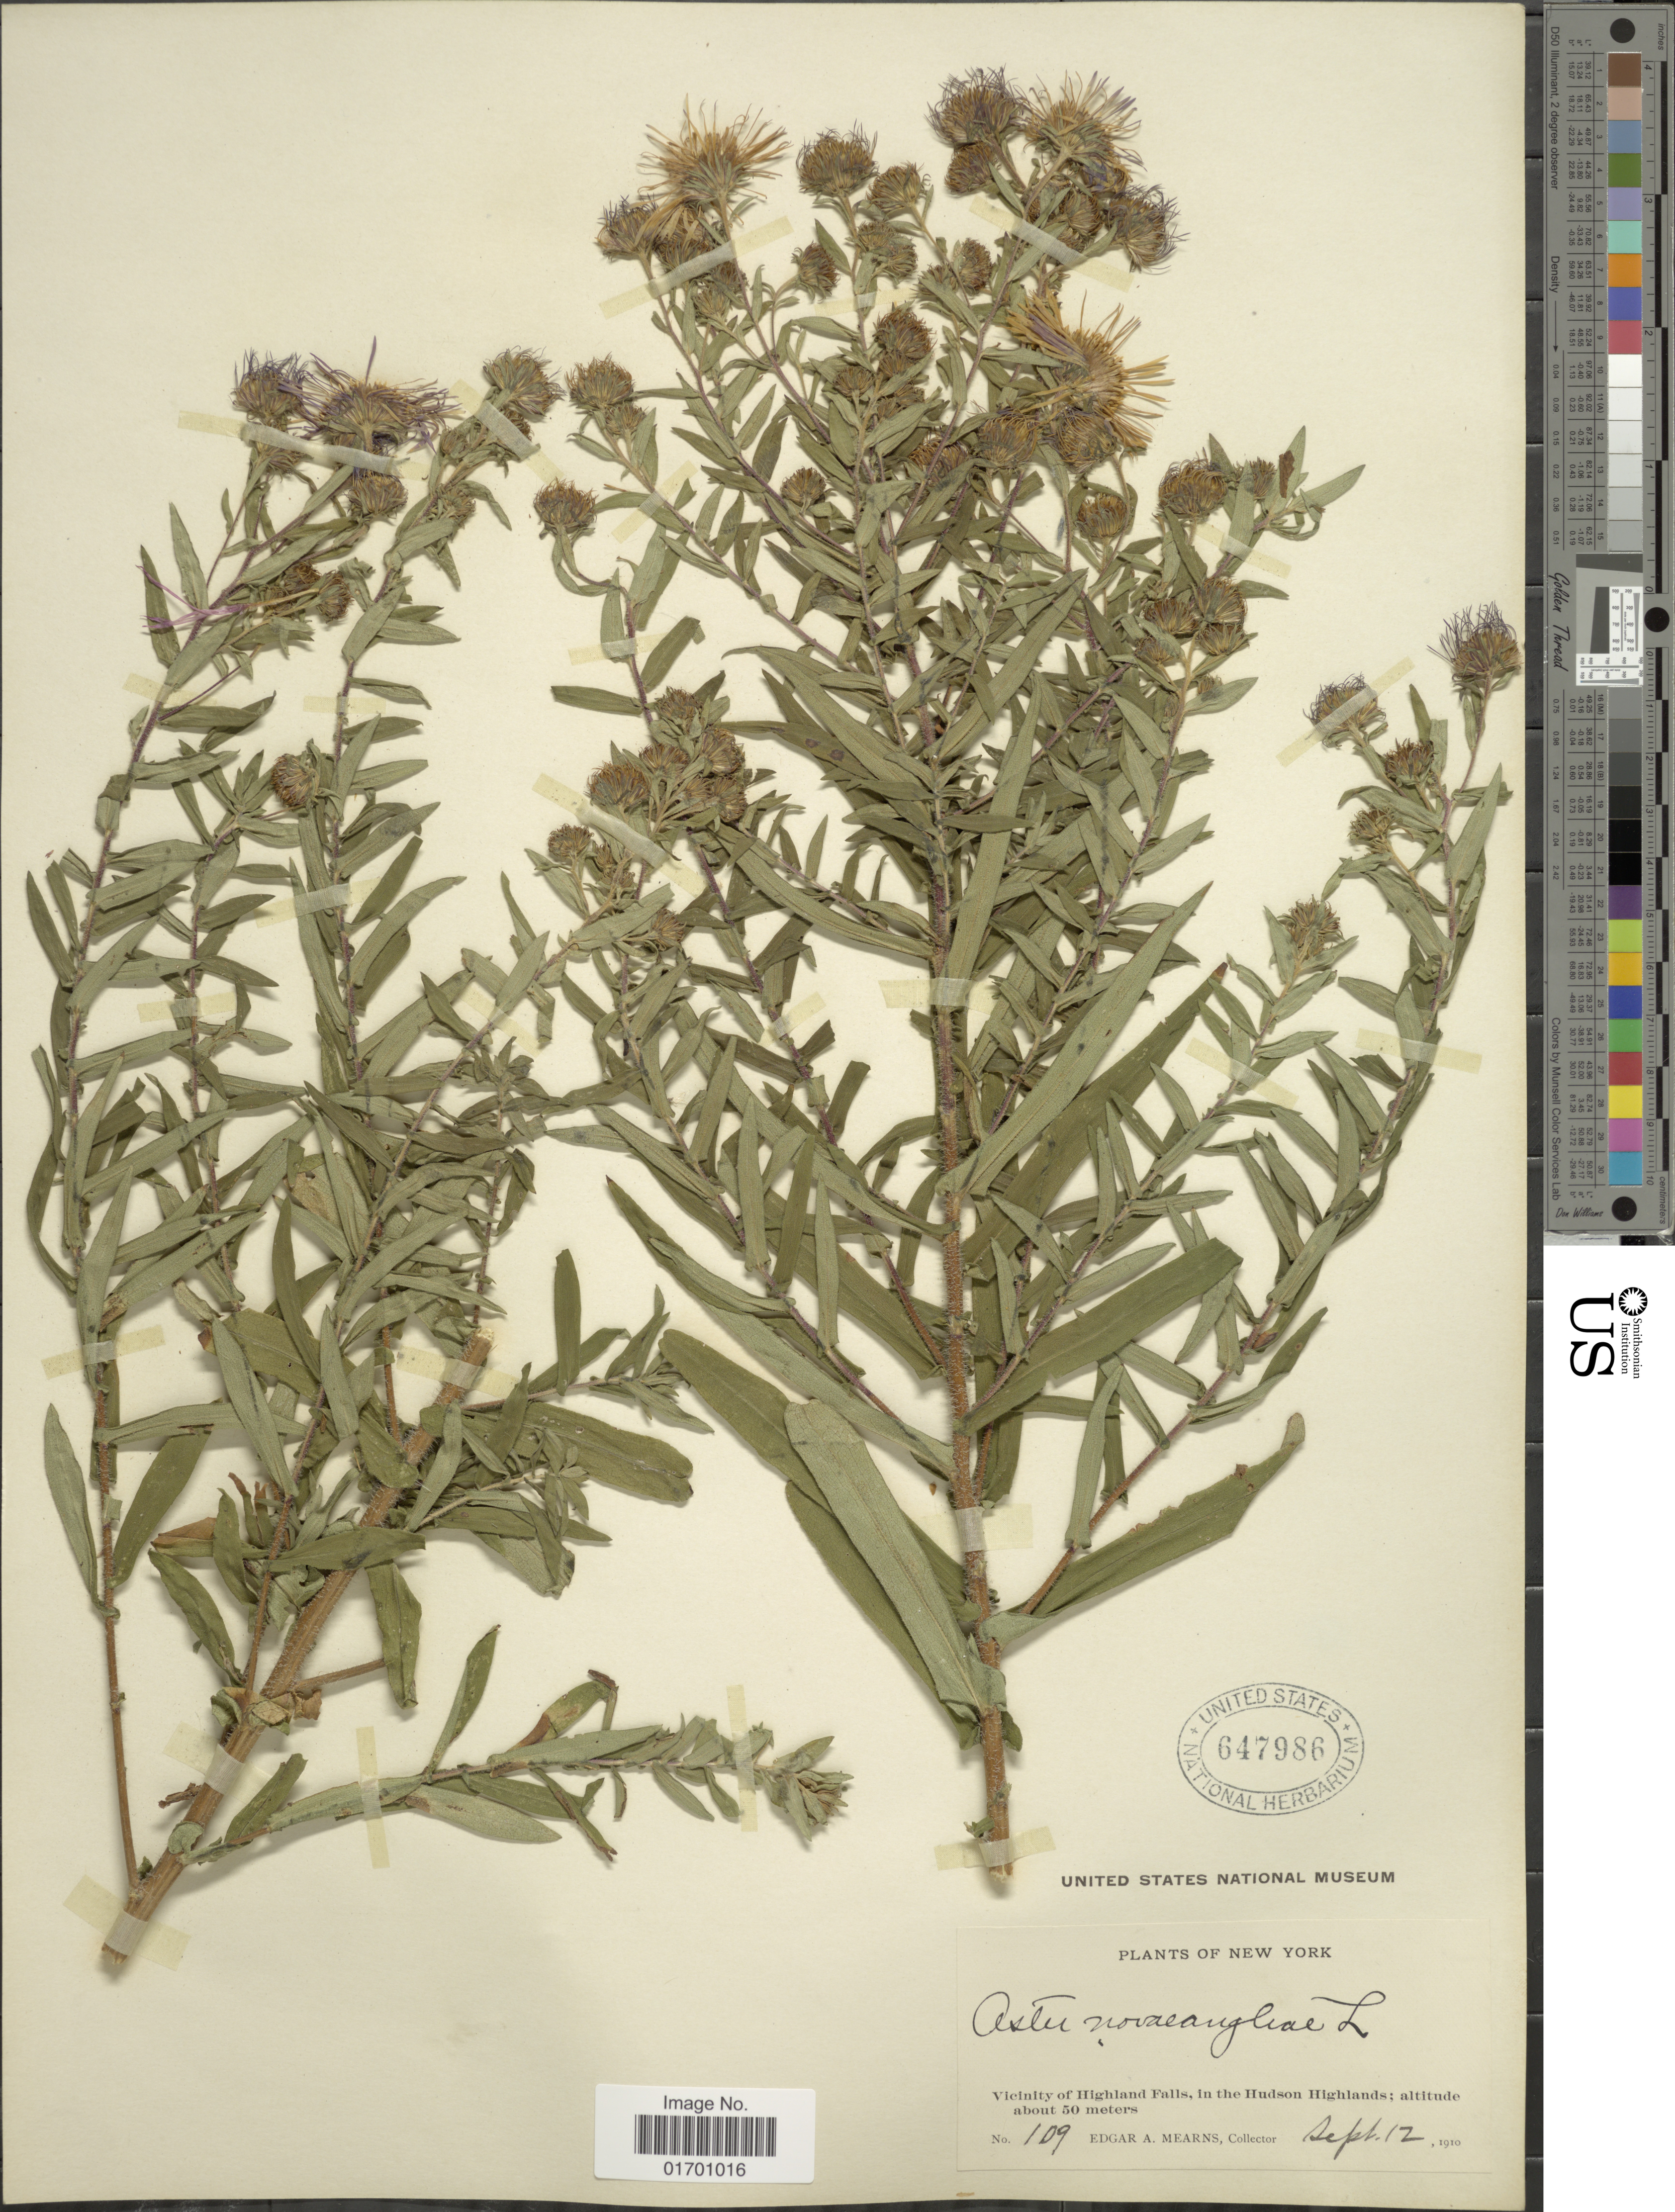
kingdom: Plantae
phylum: Tracheophyta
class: Magnoliopsida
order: Asterales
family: Asteraceae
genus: Symphyotrichum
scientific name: Symphyotrichum novae-angliae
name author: (L.) G.L. Nesom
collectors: E. A. Mearns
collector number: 109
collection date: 1910-09-12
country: United States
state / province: New York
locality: Vicinity of Highland Falls, in the Hudson Highlands.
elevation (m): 50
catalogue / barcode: US 647986